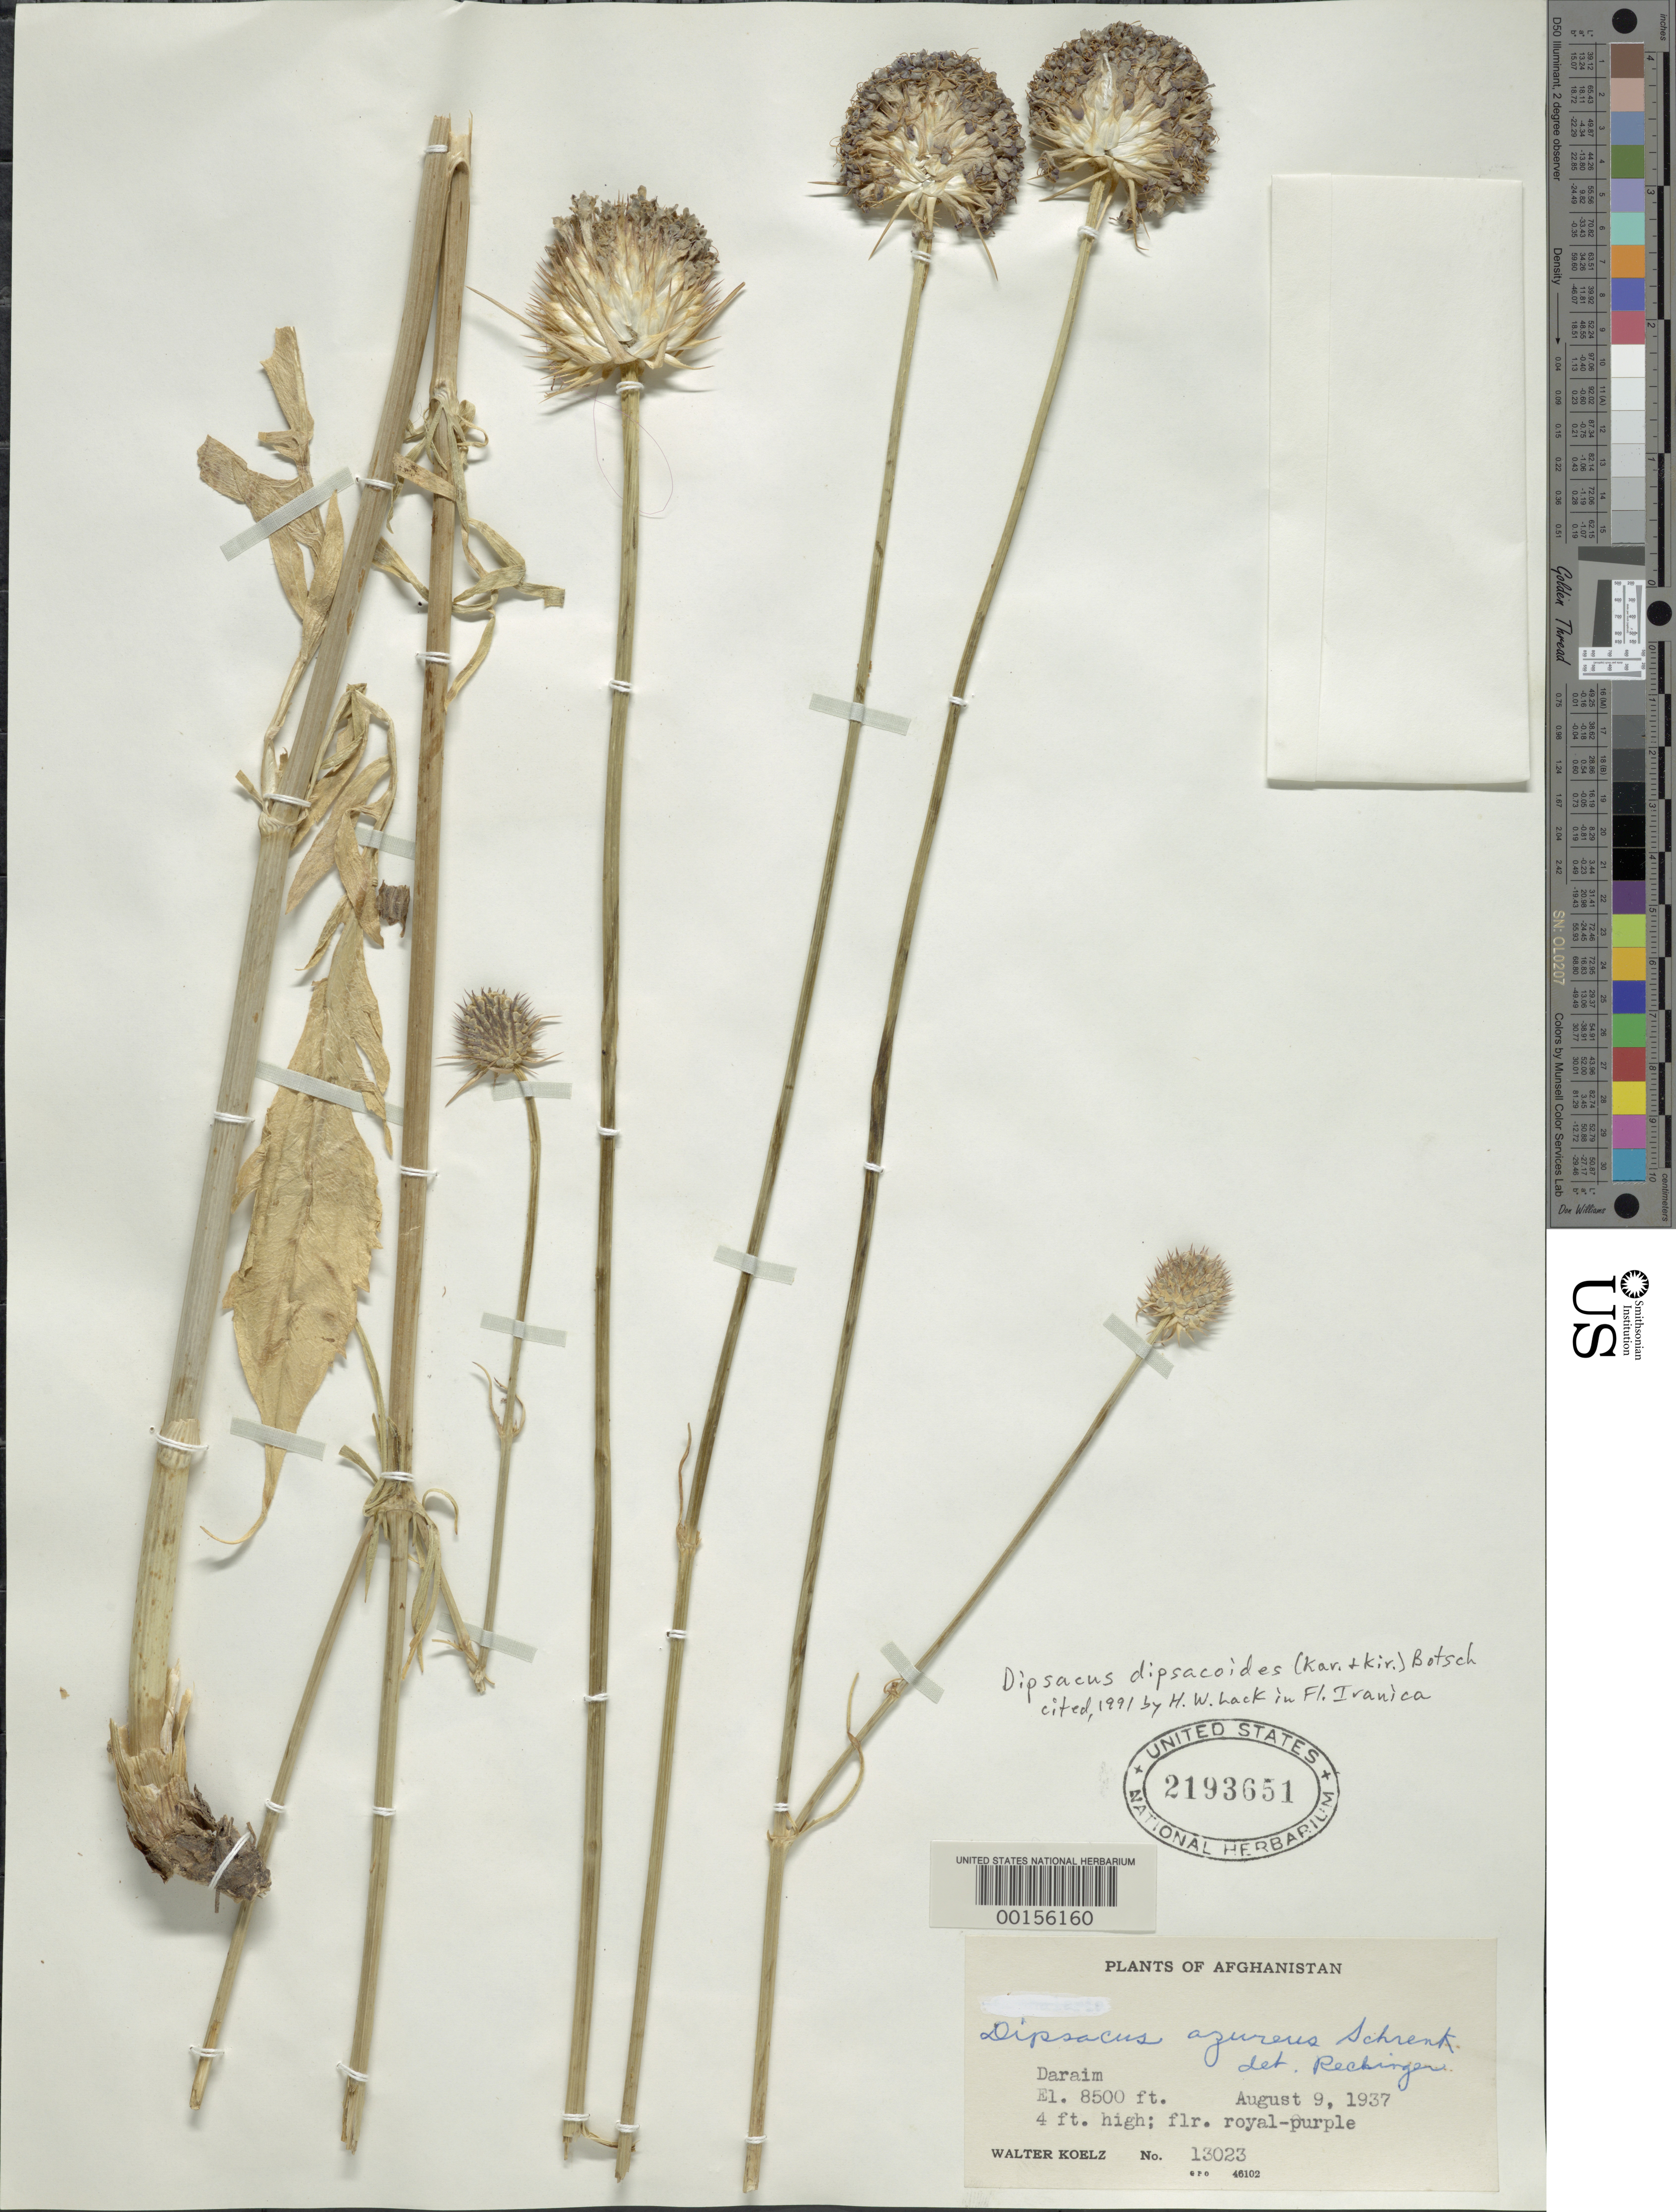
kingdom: Plantae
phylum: Tracheophyta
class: Magnoliopsida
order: Dipsacales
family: Caprifoliaceae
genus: Dipsacus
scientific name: Dipsacus dipsacoides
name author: (Kar. & Kir.) Botsch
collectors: W. N. Koelz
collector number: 13023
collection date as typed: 09 Aug 1937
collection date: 1937-08-09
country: Afghanistan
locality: Daraim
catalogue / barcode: US 2193651